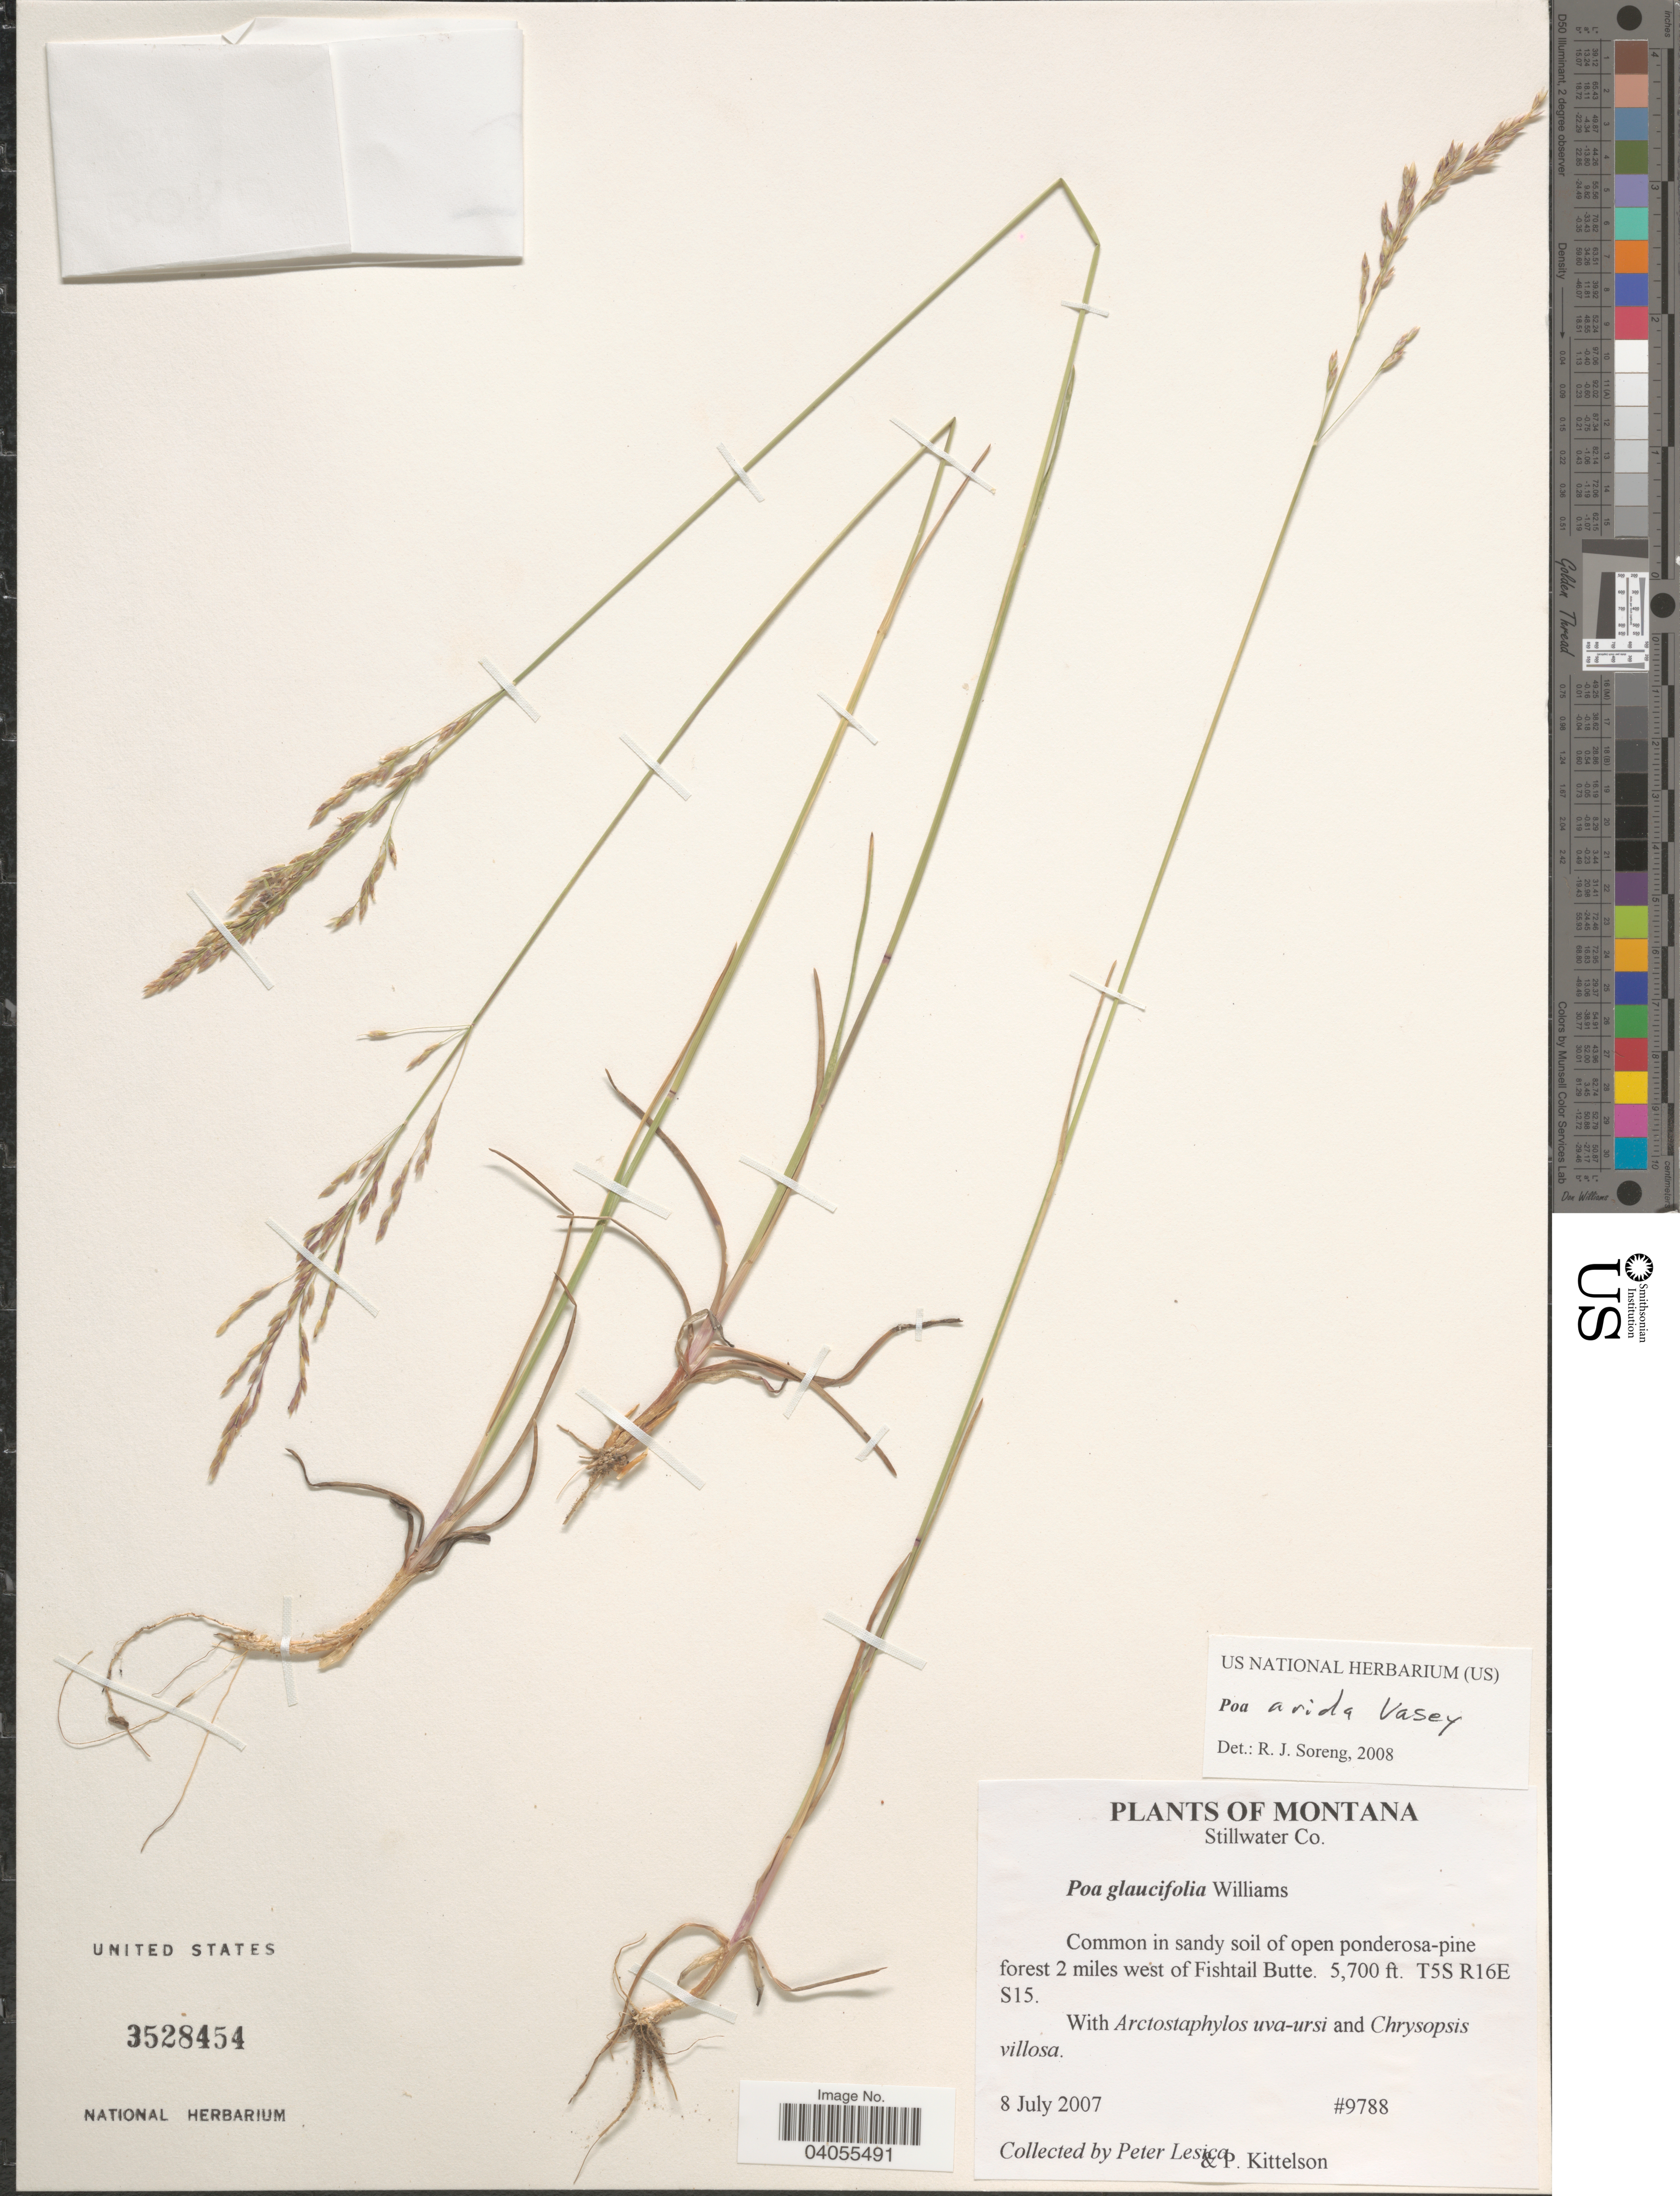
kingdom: Plantae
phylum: Tracheophyta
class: Liliopsida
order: Poales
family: Poaceae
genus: Poa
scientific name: Poa arida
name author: Vasey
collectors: P. Lesica & P. Kittelson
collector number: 9788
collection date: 2007-07-08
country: United States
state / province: Montana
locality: Stillwater Co. Common in sandy soil of open ponderosa-pine forest 2 miles west of Fishtail Butte. T5S R16E S15.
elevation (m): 1737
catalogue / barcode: US 3528454